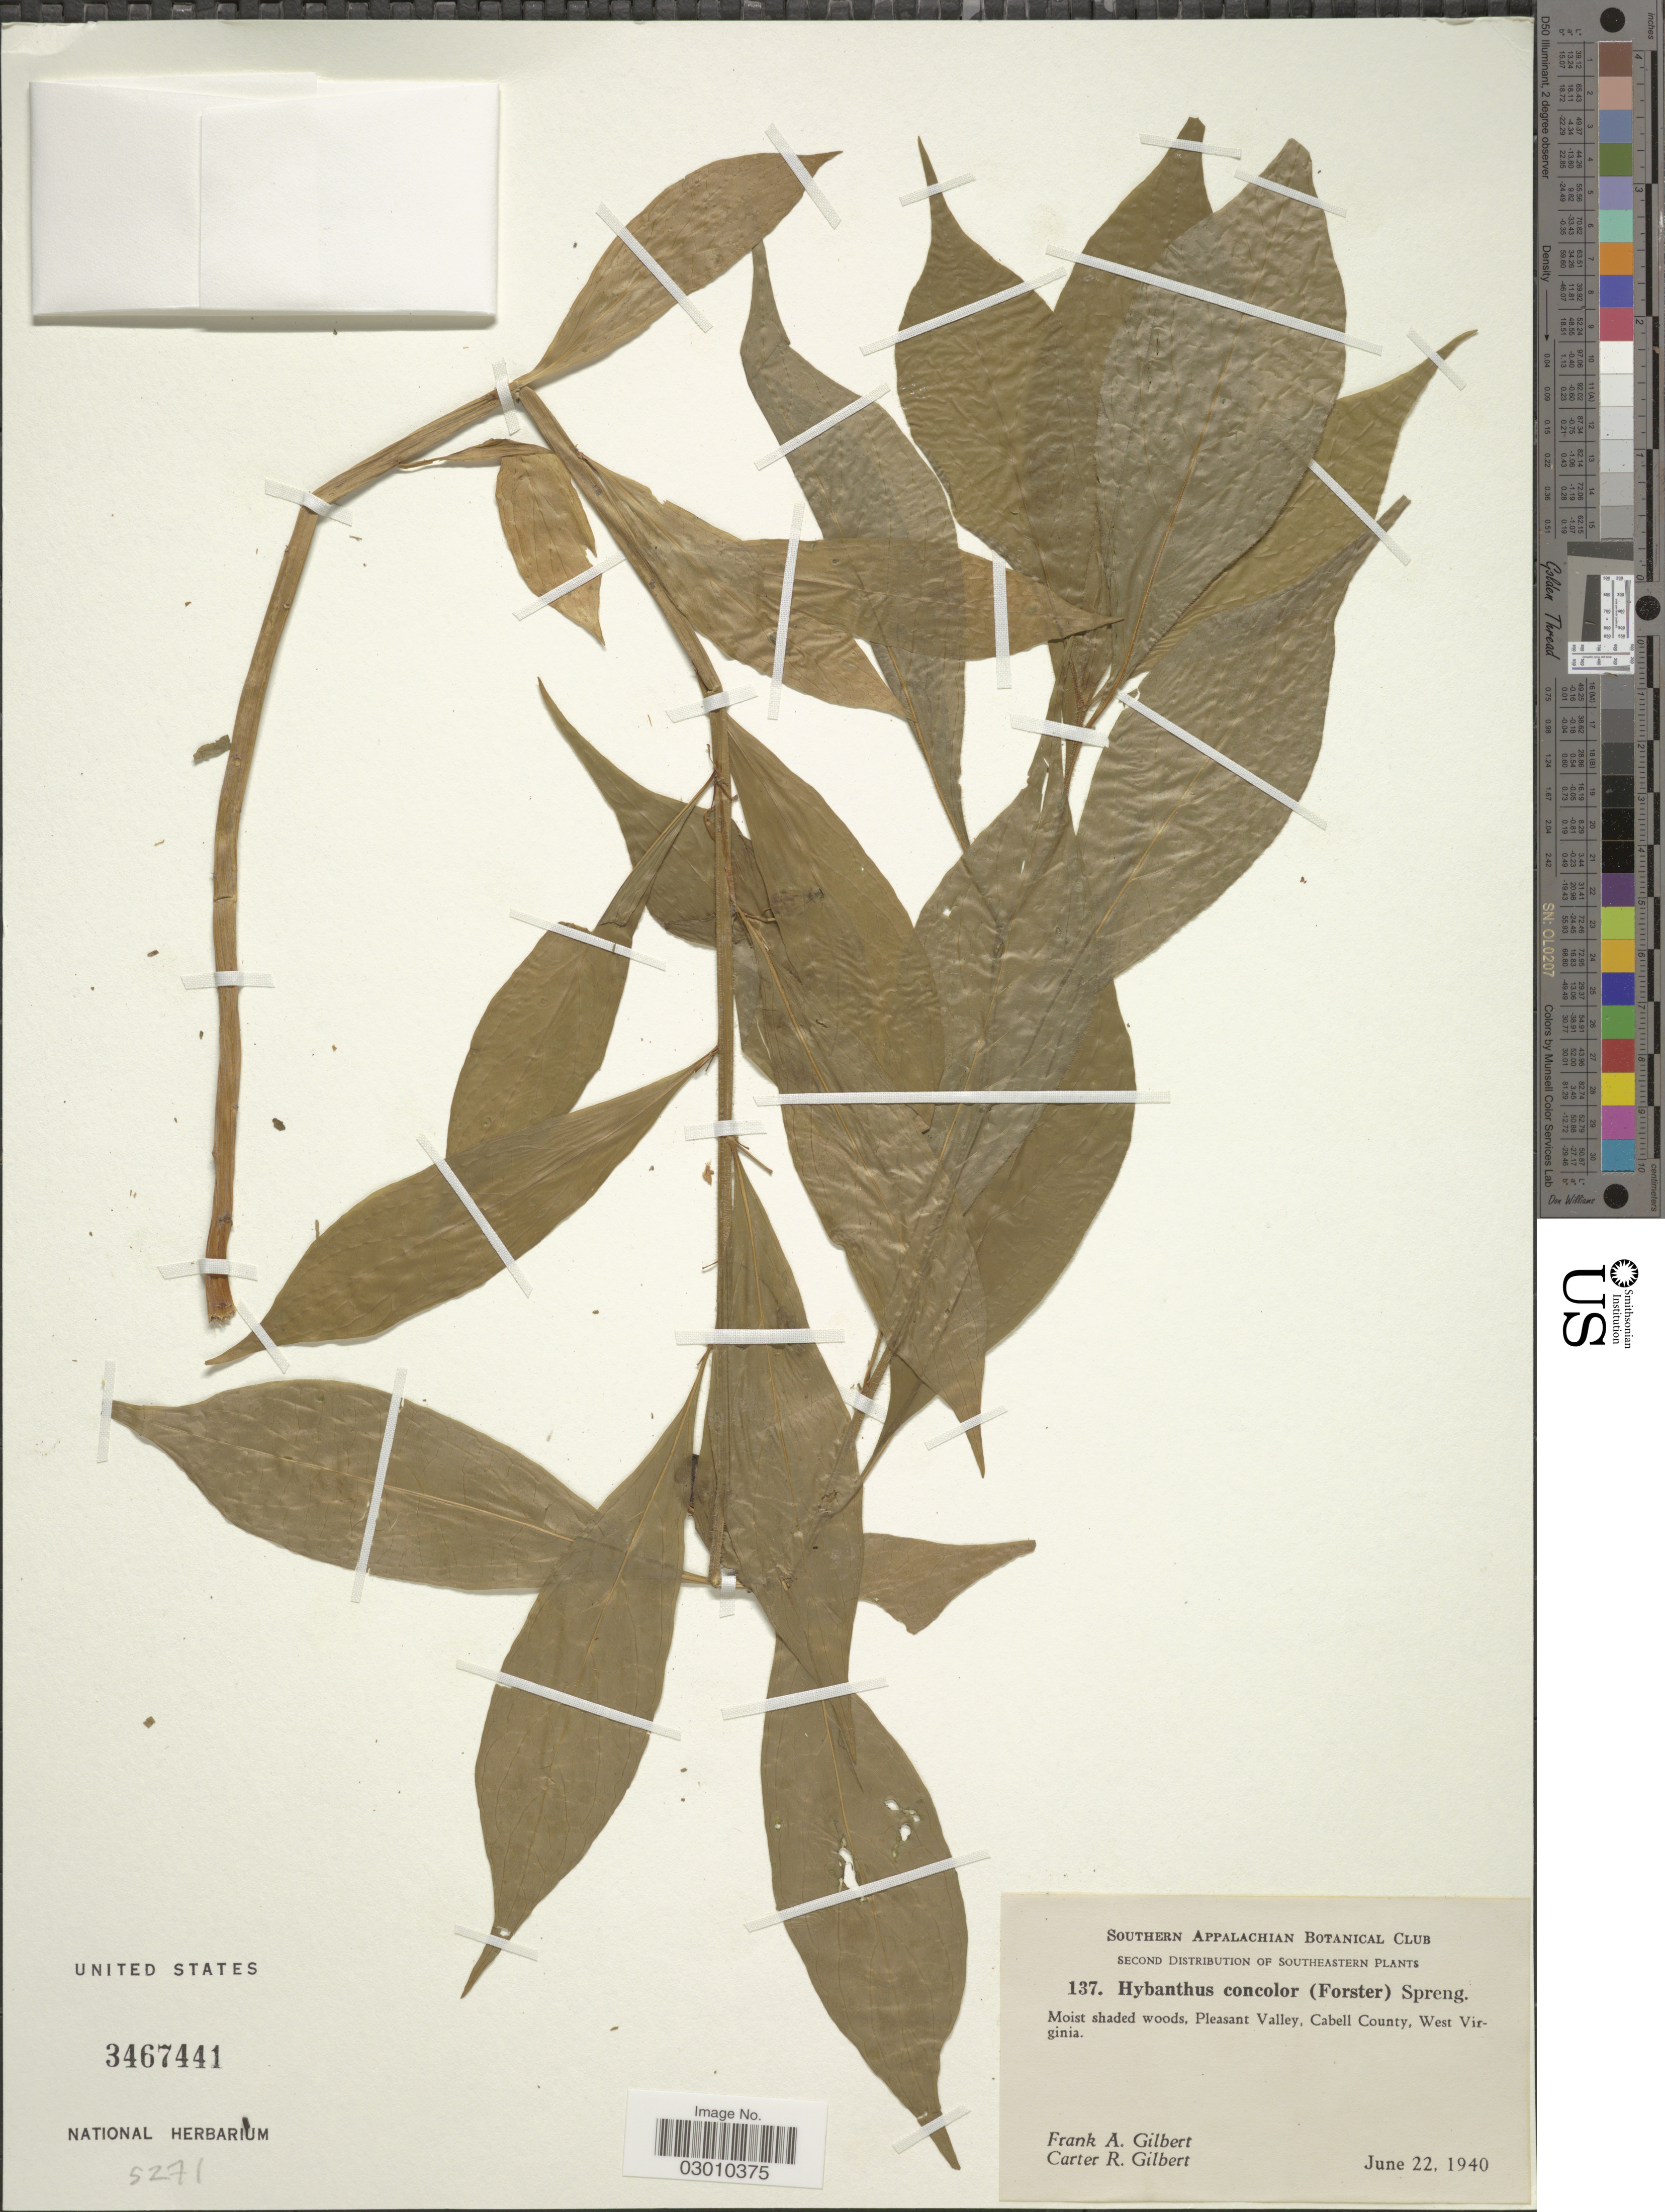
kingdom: Plantae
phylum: Tracheophyta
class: Magnoliopsida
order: Malpighiales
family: Violaceae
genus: Cubelium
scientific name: Cubelium concolor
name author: (T.F. Forst.) Raf. ex Britton & A. Br.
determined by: Strong, Mark T., (BOT), Smithsonian Institution - National Museum of Natural History (UNITED STATES)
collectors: F. A. Gilbert & C. Gilbert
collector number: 137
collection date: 1940-06-22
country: United States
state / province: West Virginia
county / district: Cabell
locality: Pleasant Valley, Cabell County.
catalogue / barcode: US 3467441